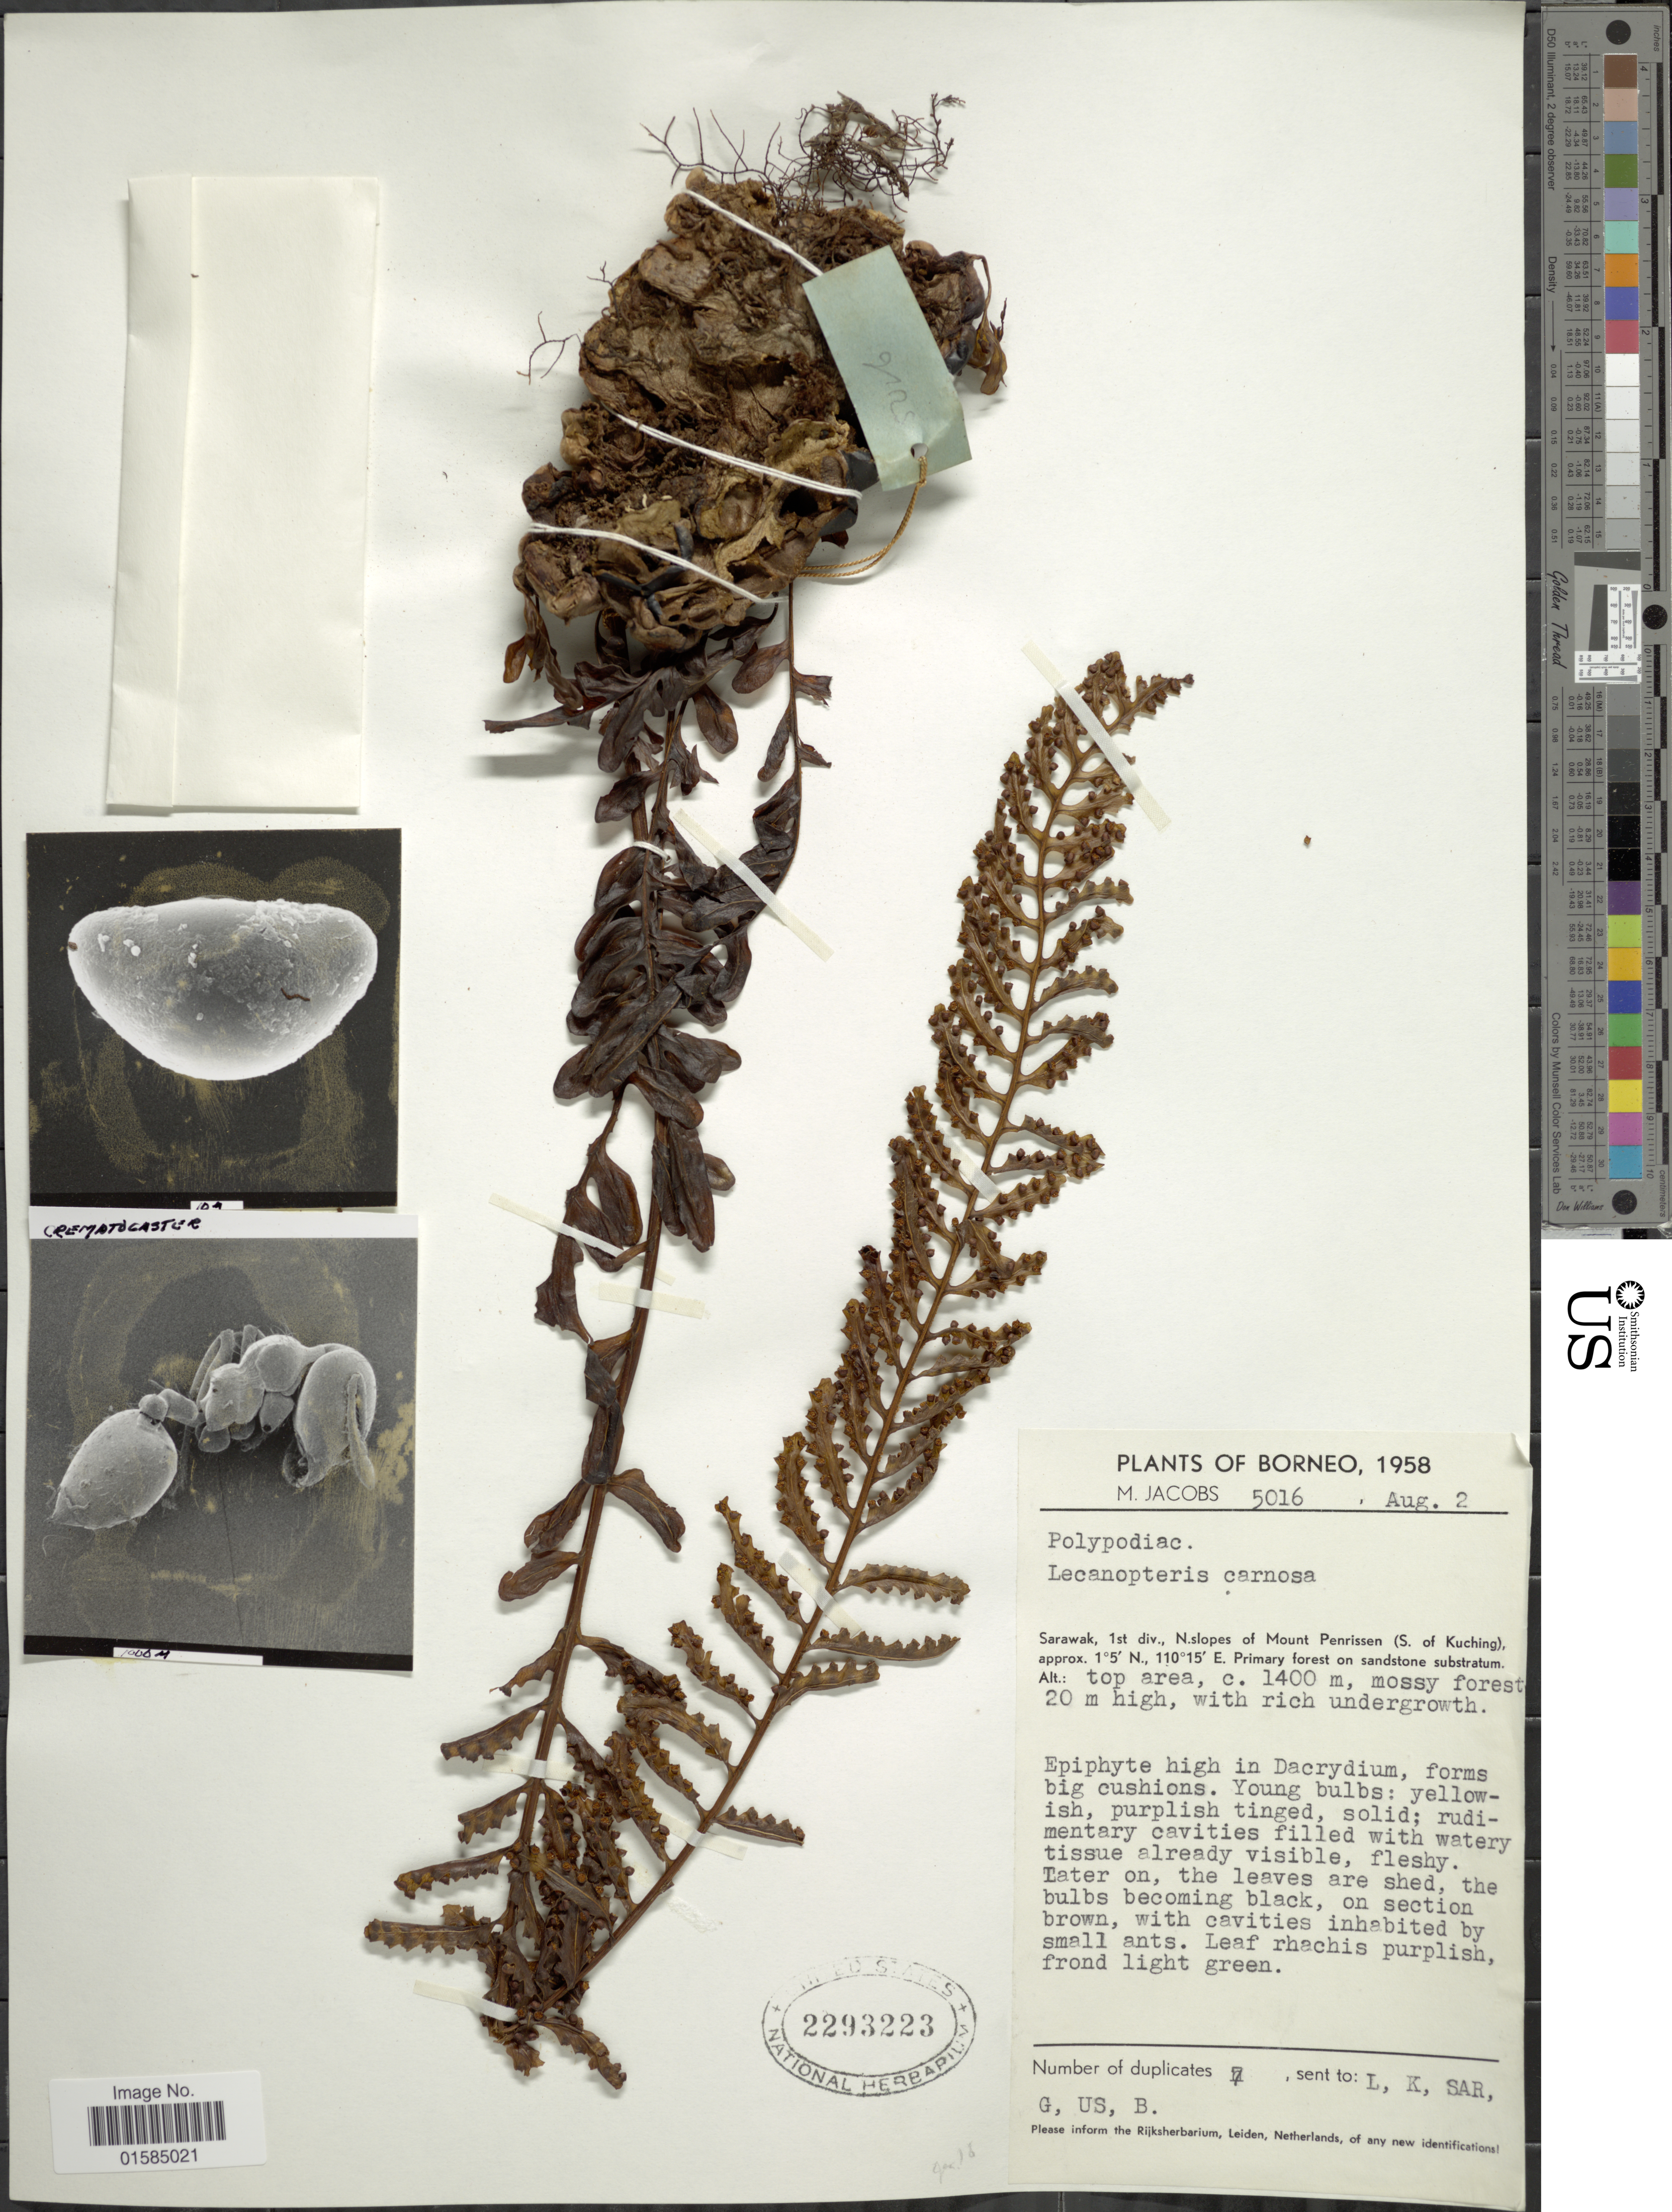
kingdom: Plantae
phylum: Tracheophyta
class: Polypodiopsida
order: Polypodiales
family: Polypodiaceae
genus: Lecanopteris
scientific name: Lecanopteris carnosa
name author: (Reinw.) Blume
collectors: M. Jacobs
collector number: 5016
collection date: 1958-08-02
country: Malaysia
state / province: Sarawak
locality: Borneo, Sarawak, 1st div., N. slopes of Mount Penrissen(S. of Kuching)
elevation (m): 1400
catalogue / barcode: US 2293223